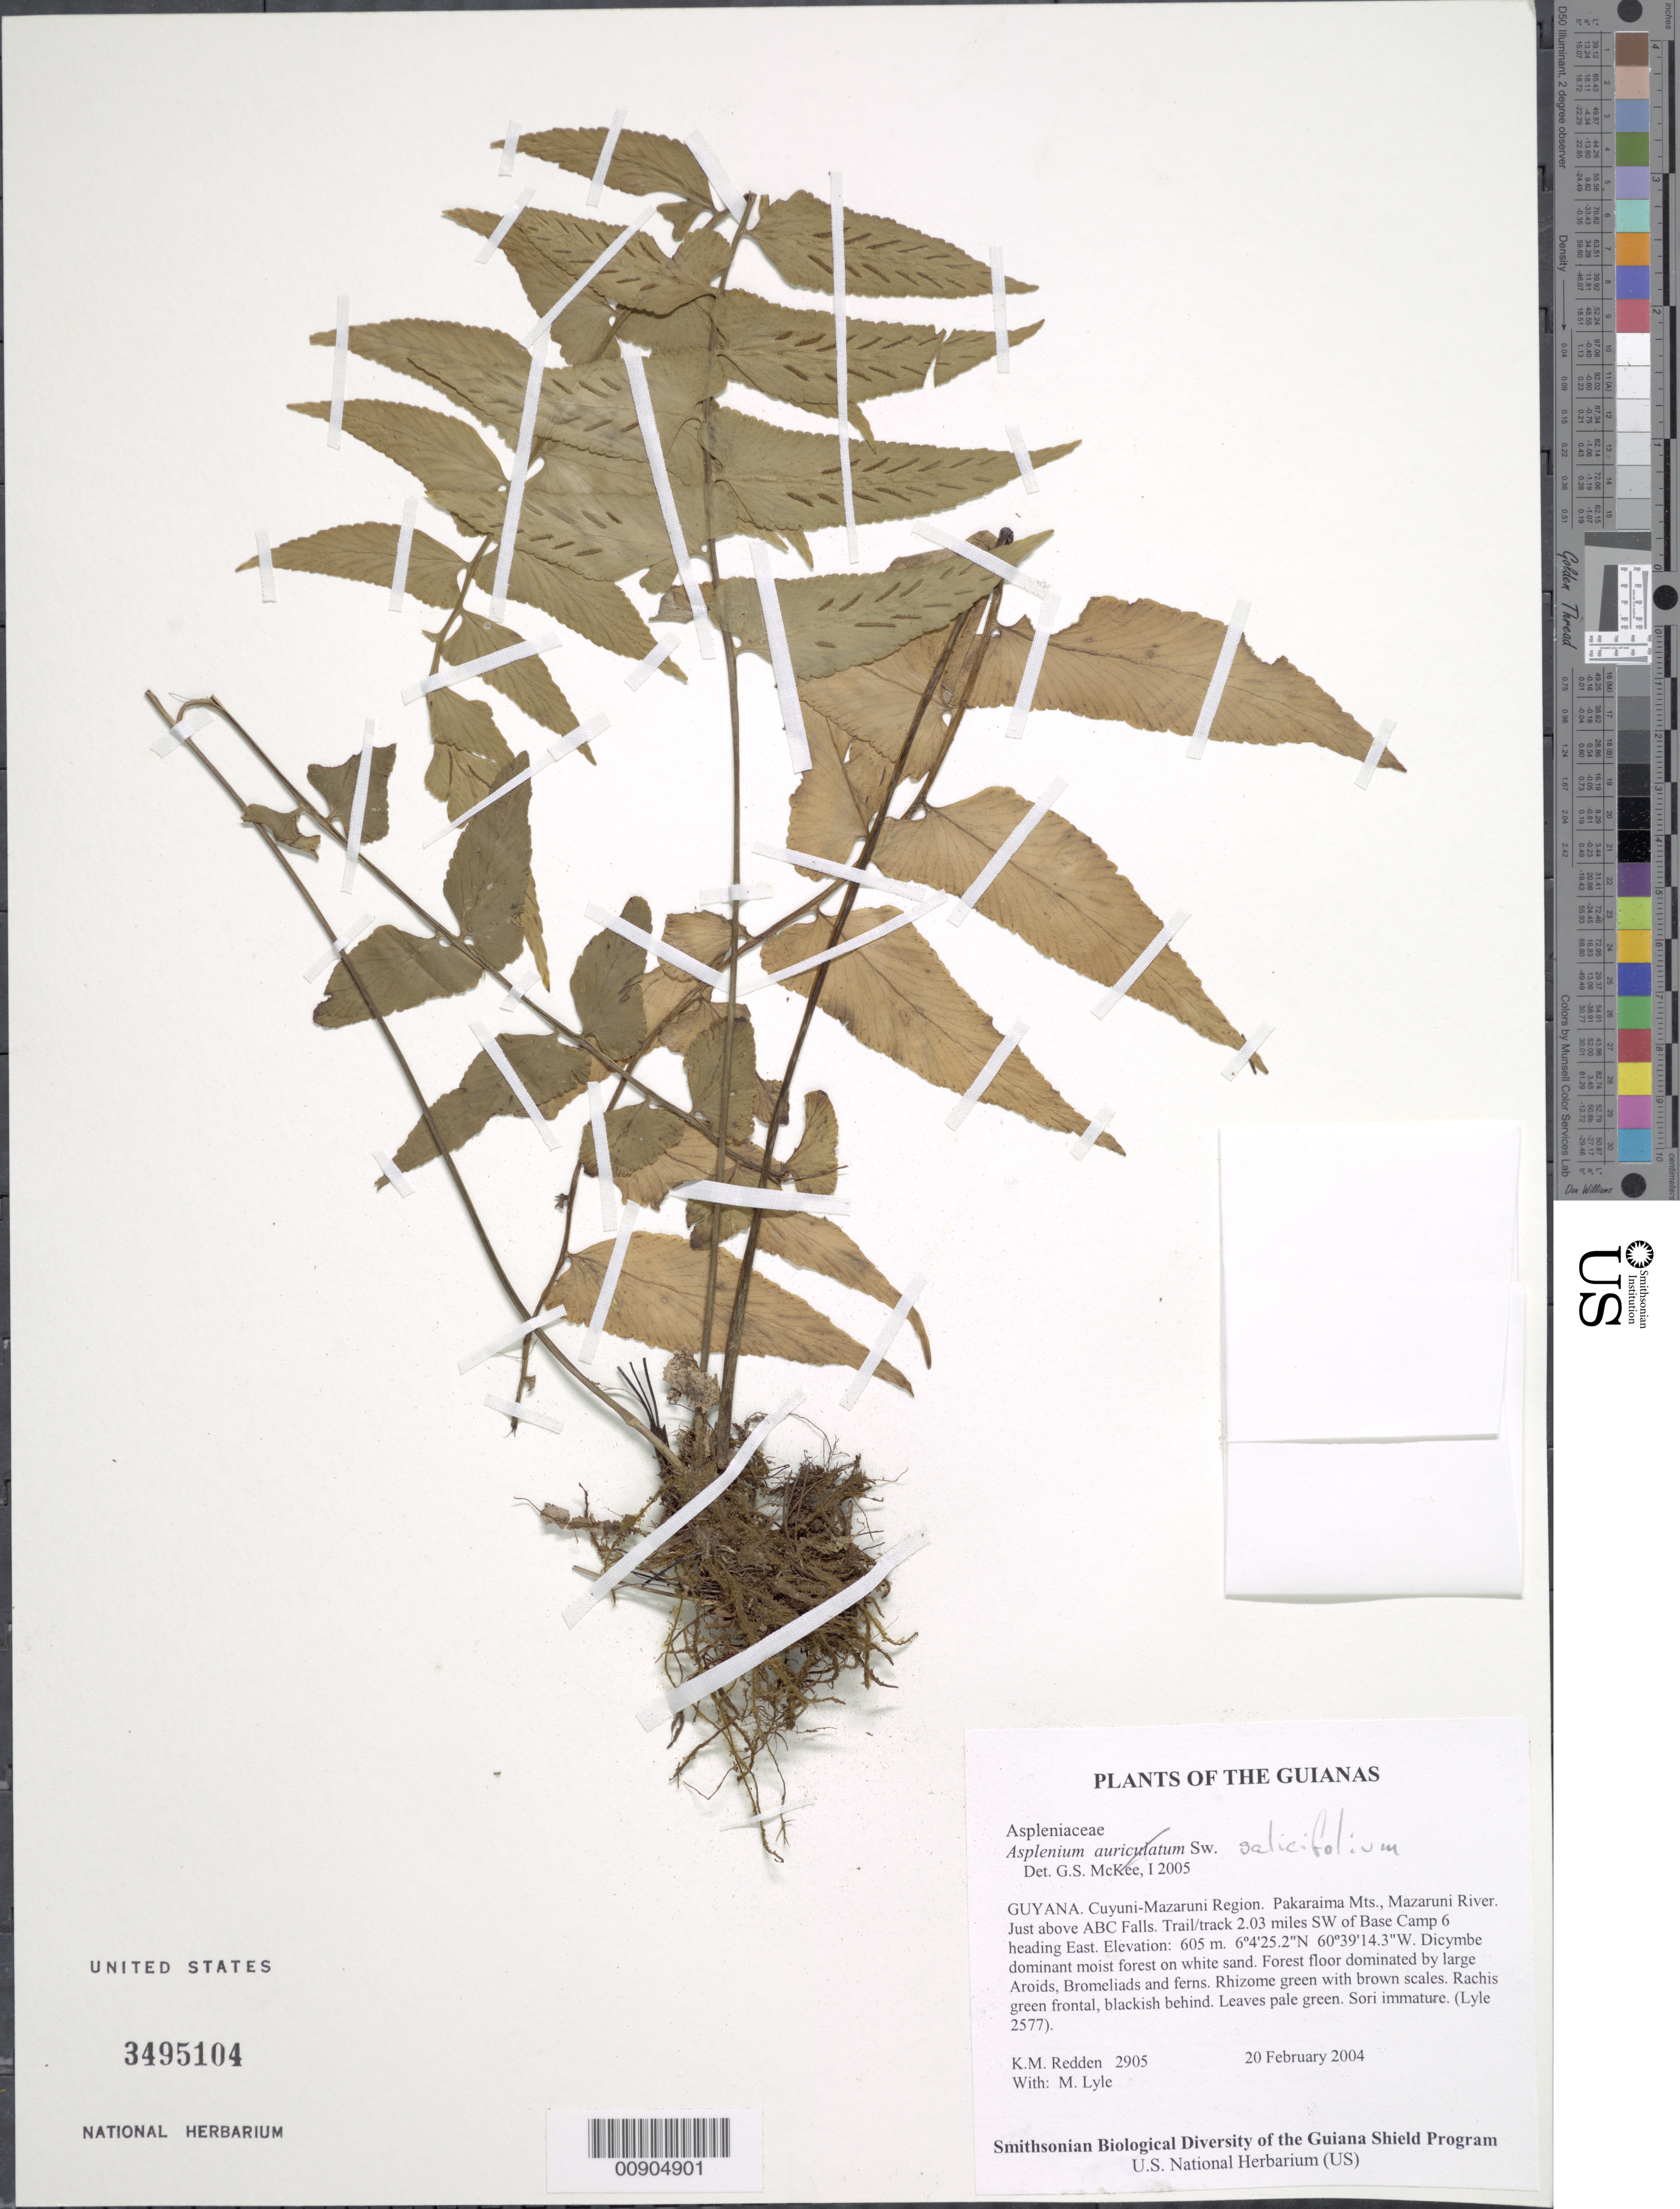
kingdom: Plantae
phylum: Tracheophyta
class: Polypodiopsida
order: Polypodiales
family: Aspleniaceae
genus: Asplenium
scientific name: Asplenium salicifolium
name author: L.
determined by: McKee, G. S., (US), NMNH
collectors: K. M. Redden & M. Lyle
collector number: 2905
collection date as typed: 20 February 2004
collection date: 2004-02-20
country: Guyana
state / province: Cuyuni-Mazaruni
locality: Pakaraima Mts., Mazaruni River. Just above ABC Falls. Trail/track 2.03 miles SW of Base Camp 6 heading East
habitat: Dicymbe dominant moist forest on white sand. Forest floor dominated by large Aroids, Bromeliads and ferns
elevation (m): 605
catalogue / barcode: US 3495104